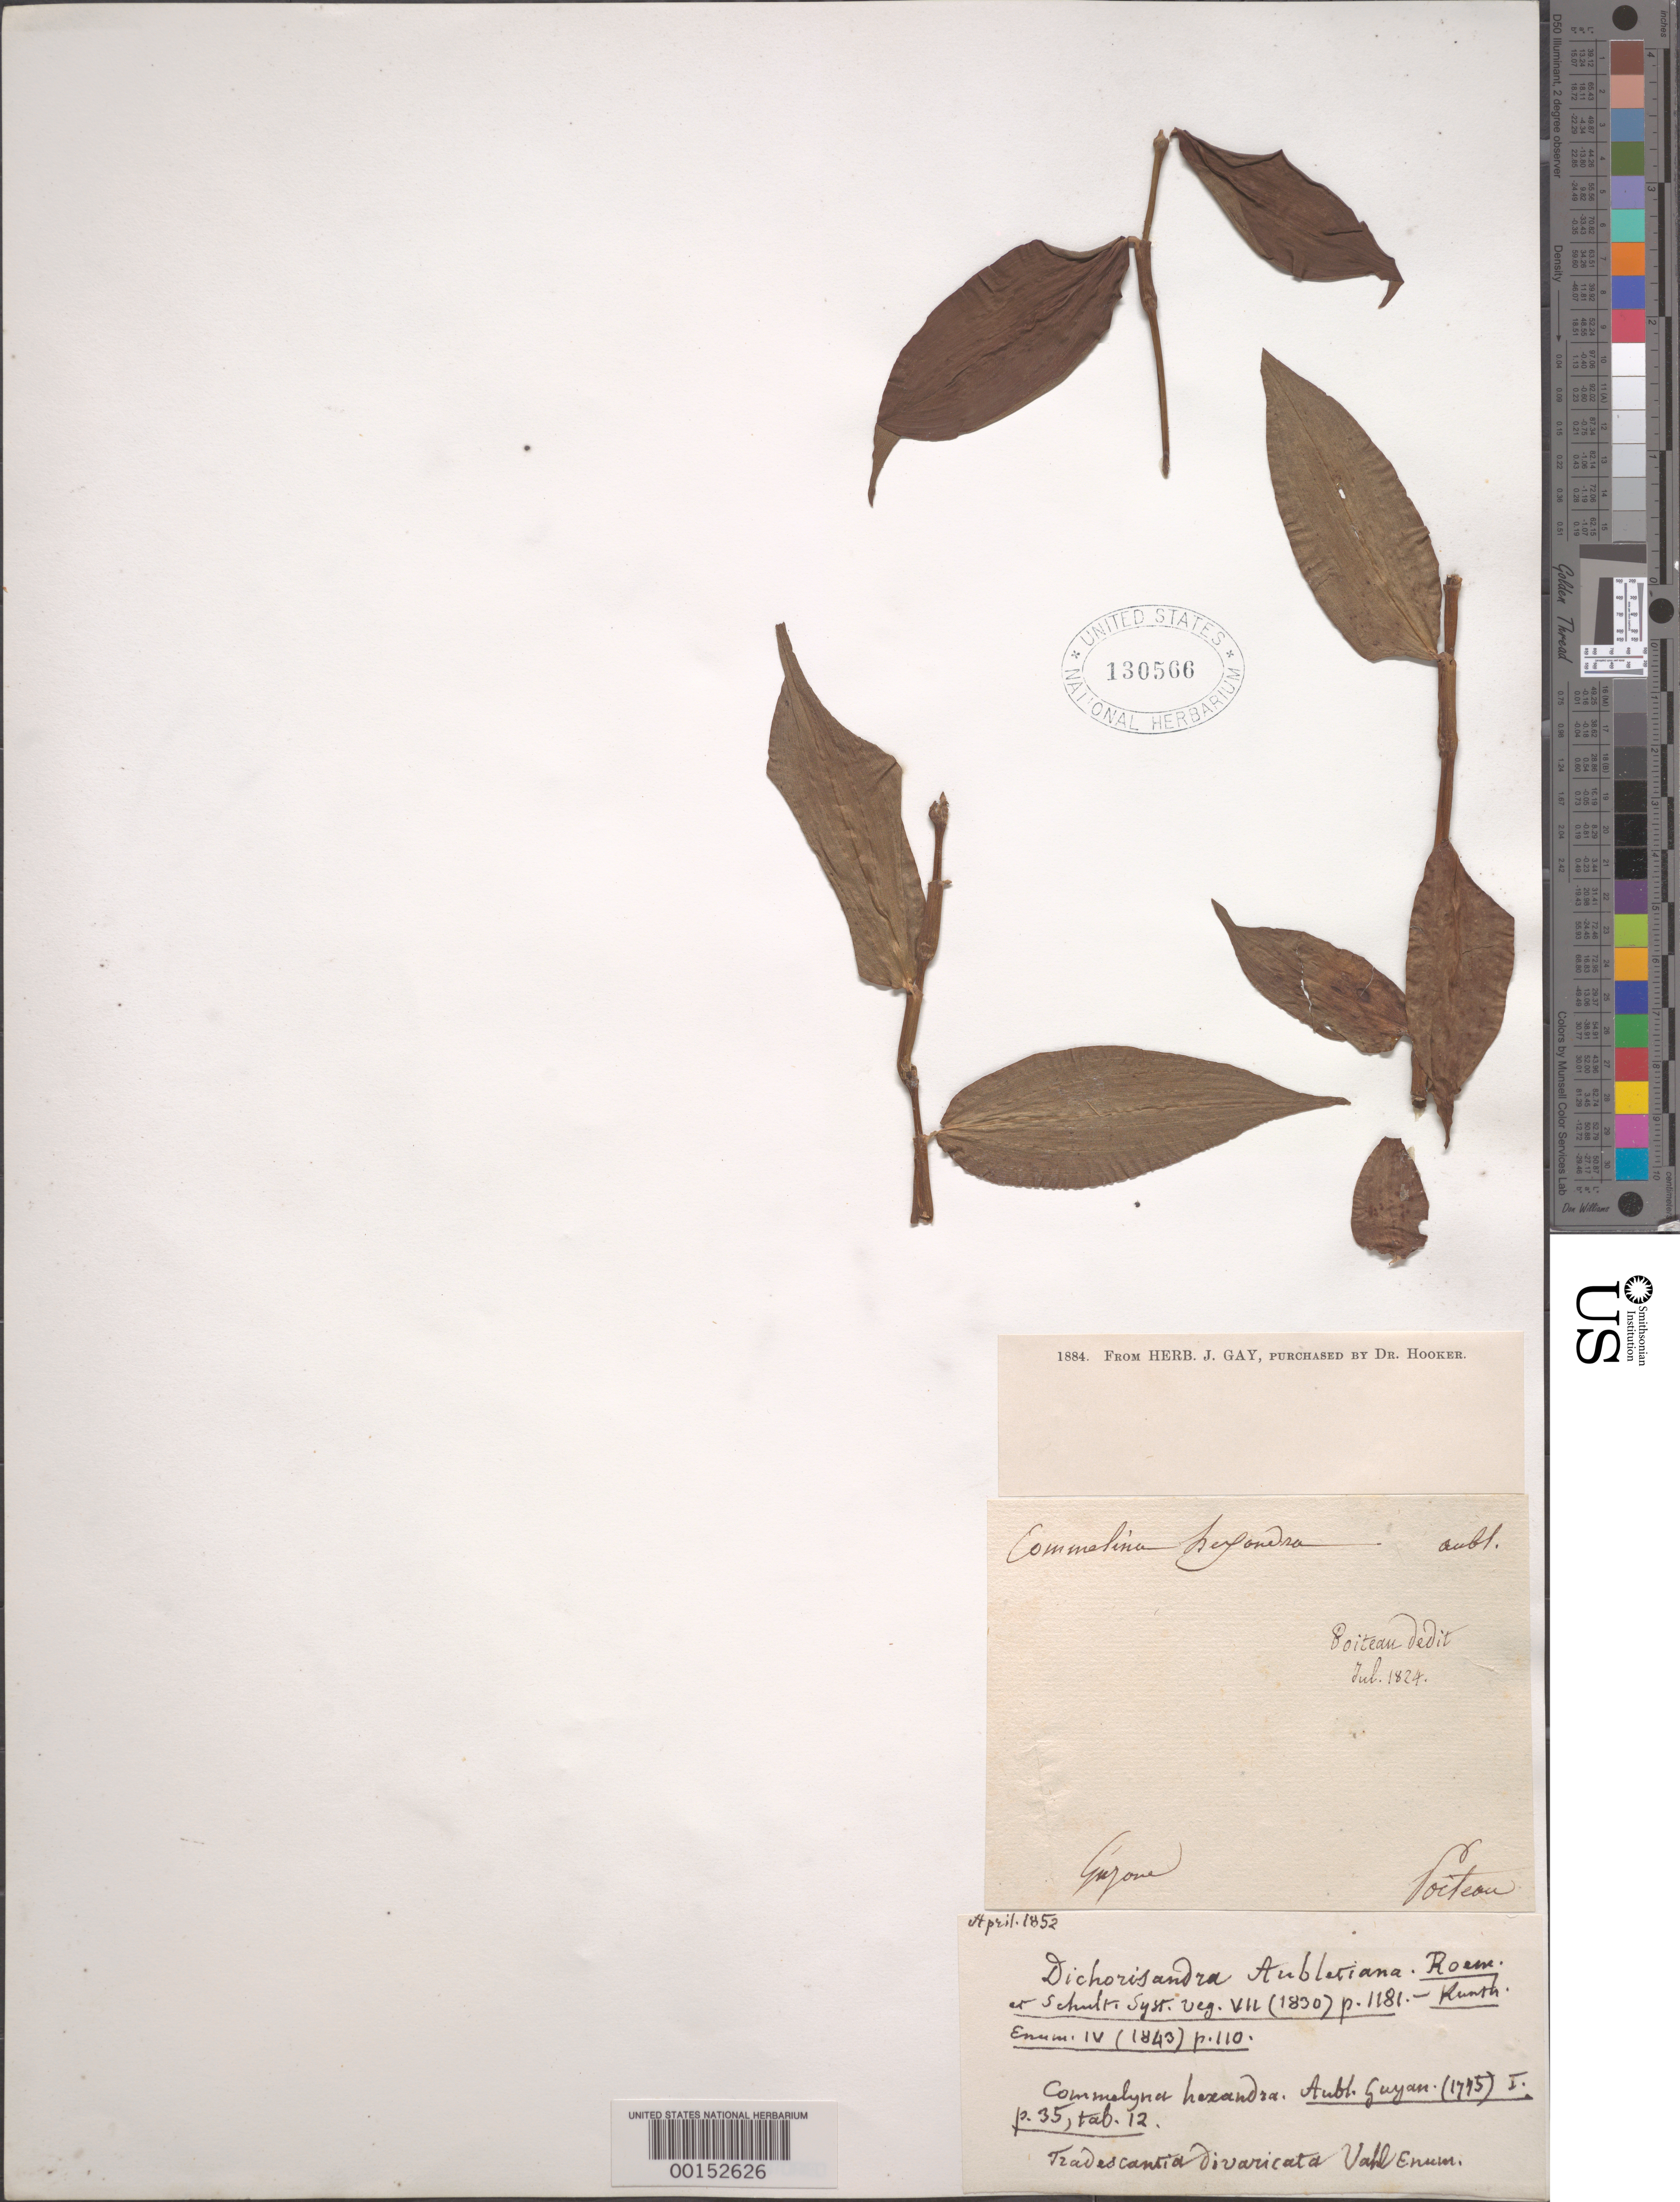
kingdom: Plantae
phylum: Tracheophyta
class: Liliopsida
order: Commelinales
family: Commelinaceae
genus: Dichorisandra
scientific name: Dichorisandra hexandra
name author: (Aubl.) Standl.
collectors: D. Poiteau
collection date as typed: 1824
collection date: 1824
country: French Guiana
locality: Guzone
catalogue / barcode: US 130566